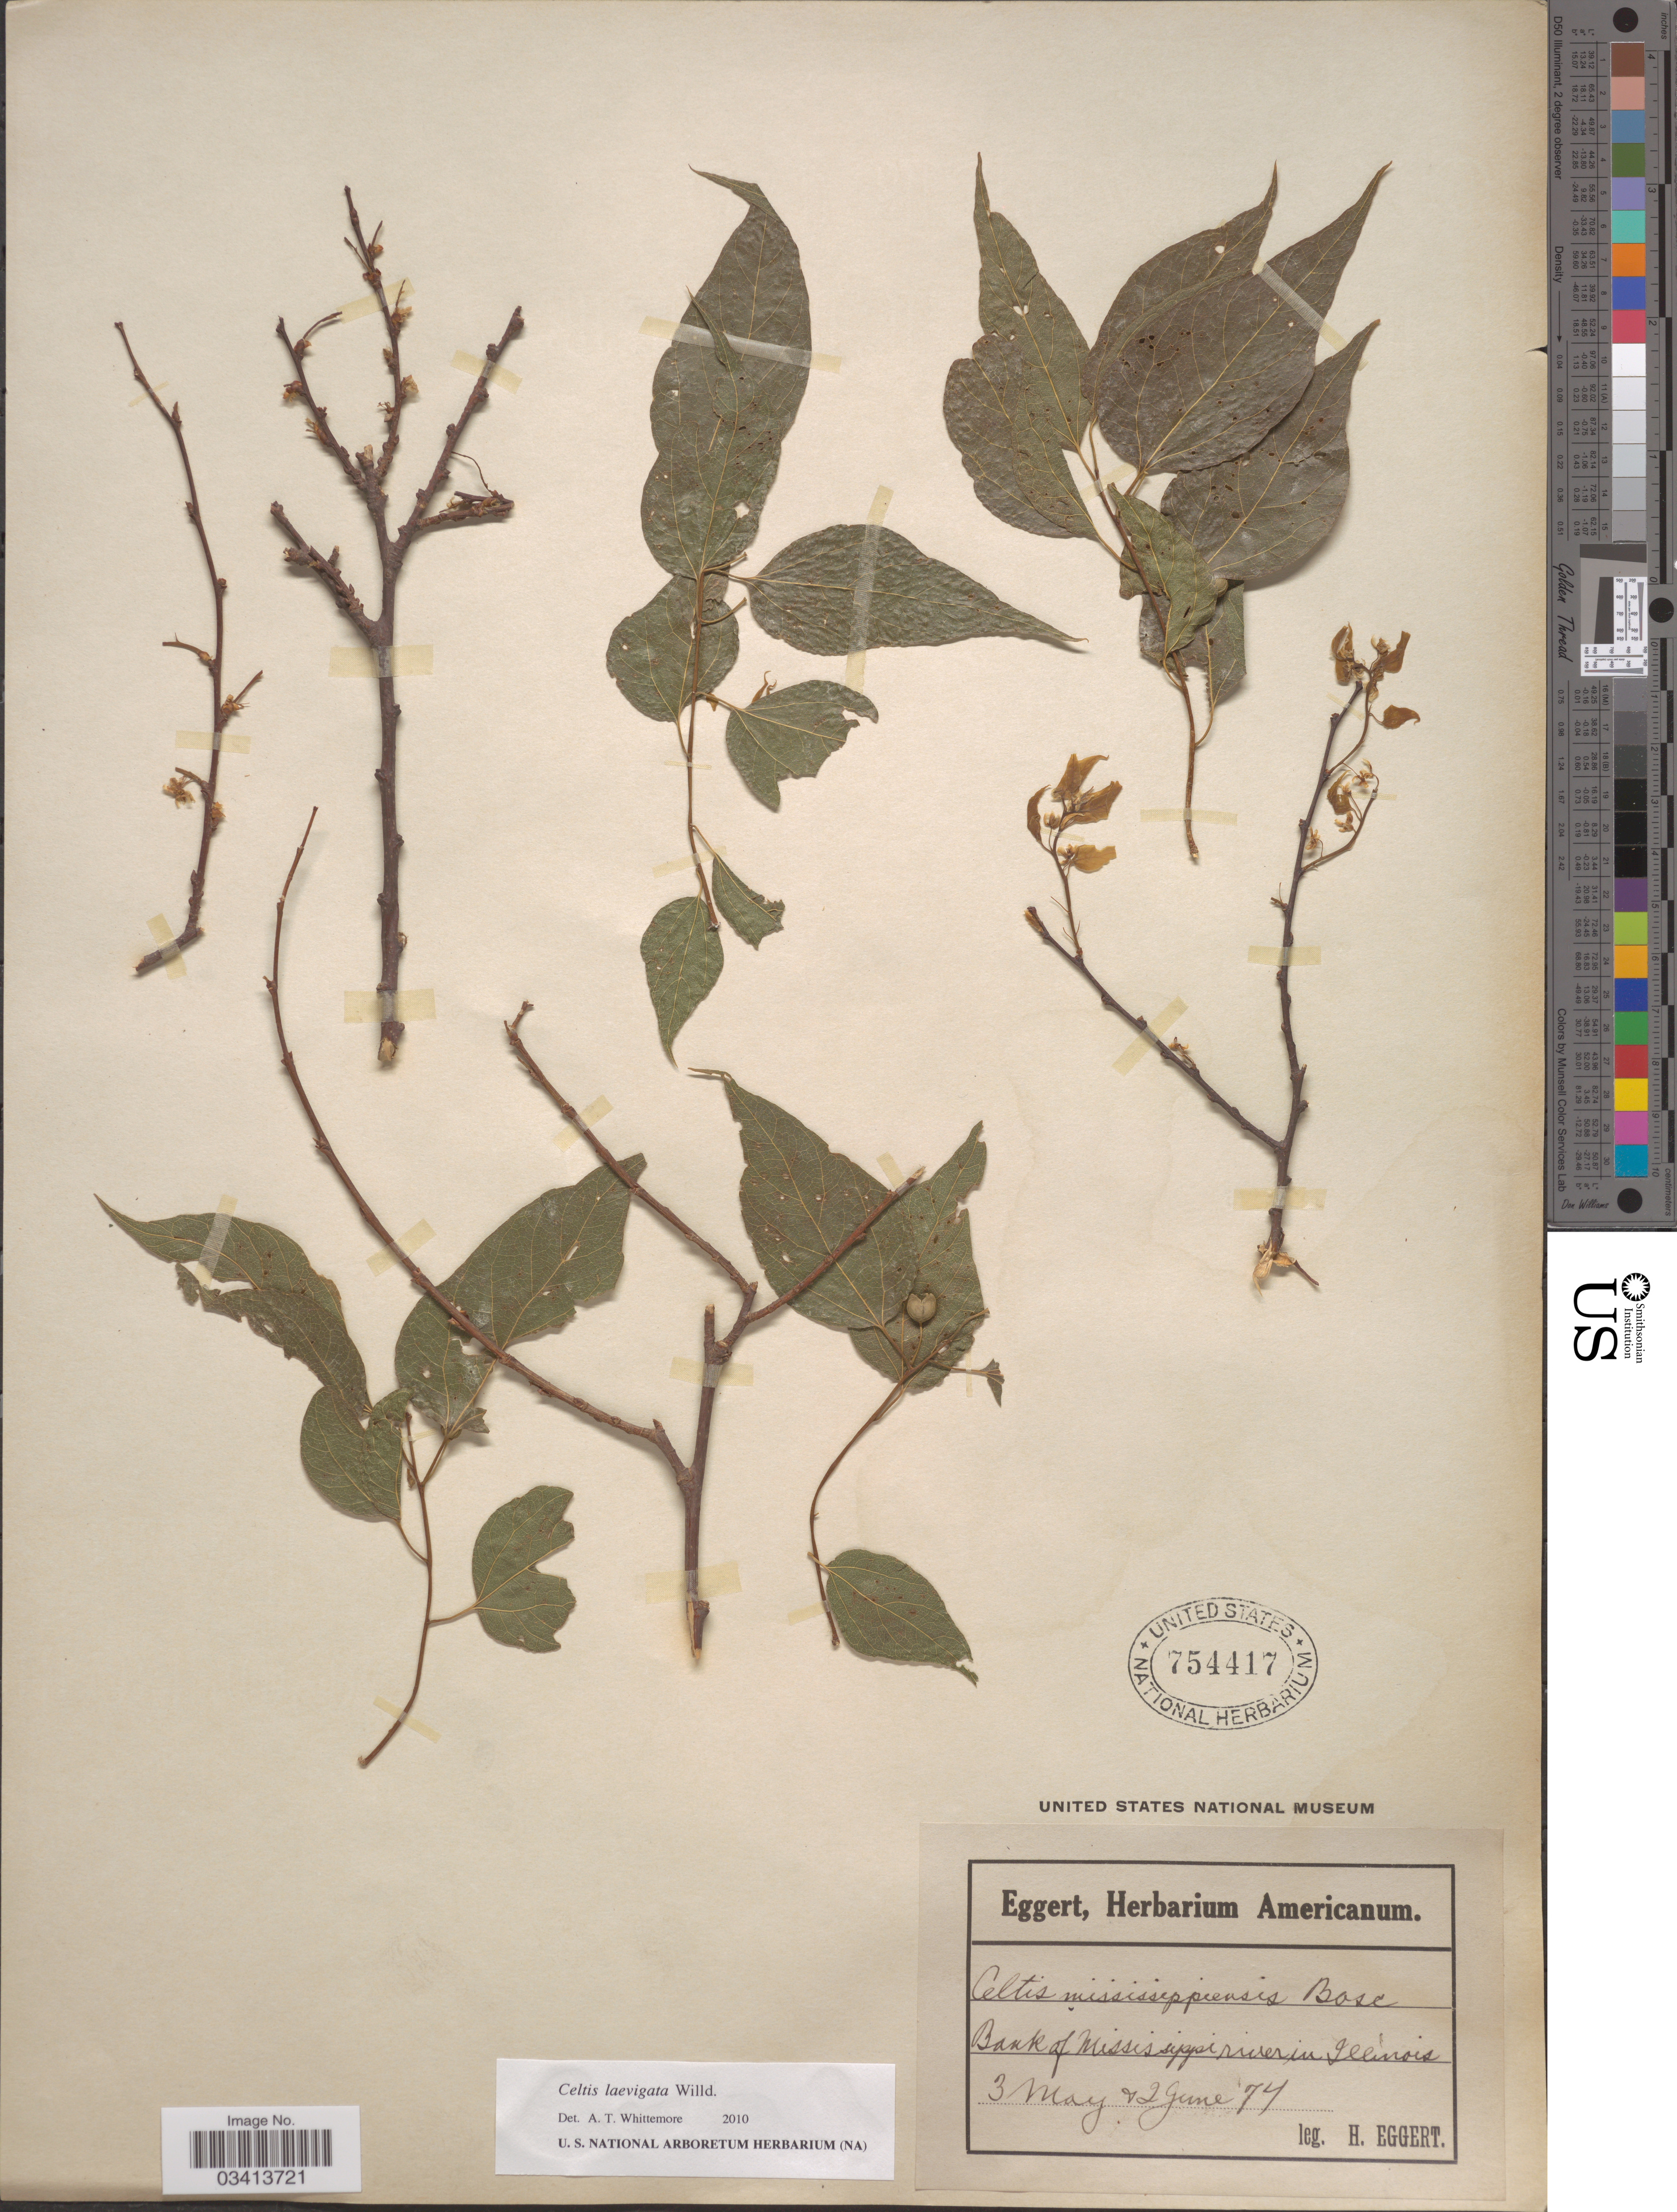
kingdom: Plantae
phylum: Tracheophyta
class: Magnoliopsida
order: Rosales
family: Cannabaceae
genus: Celtis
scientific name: Celtis laevigata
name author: Willd.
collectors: H. Eggert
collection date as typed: Transcribed d/m/y: 3/5/74 to 2/6/74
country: United States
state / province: Illinois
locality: Bank of Mississippi river in Illinois.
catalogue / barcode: US 754417